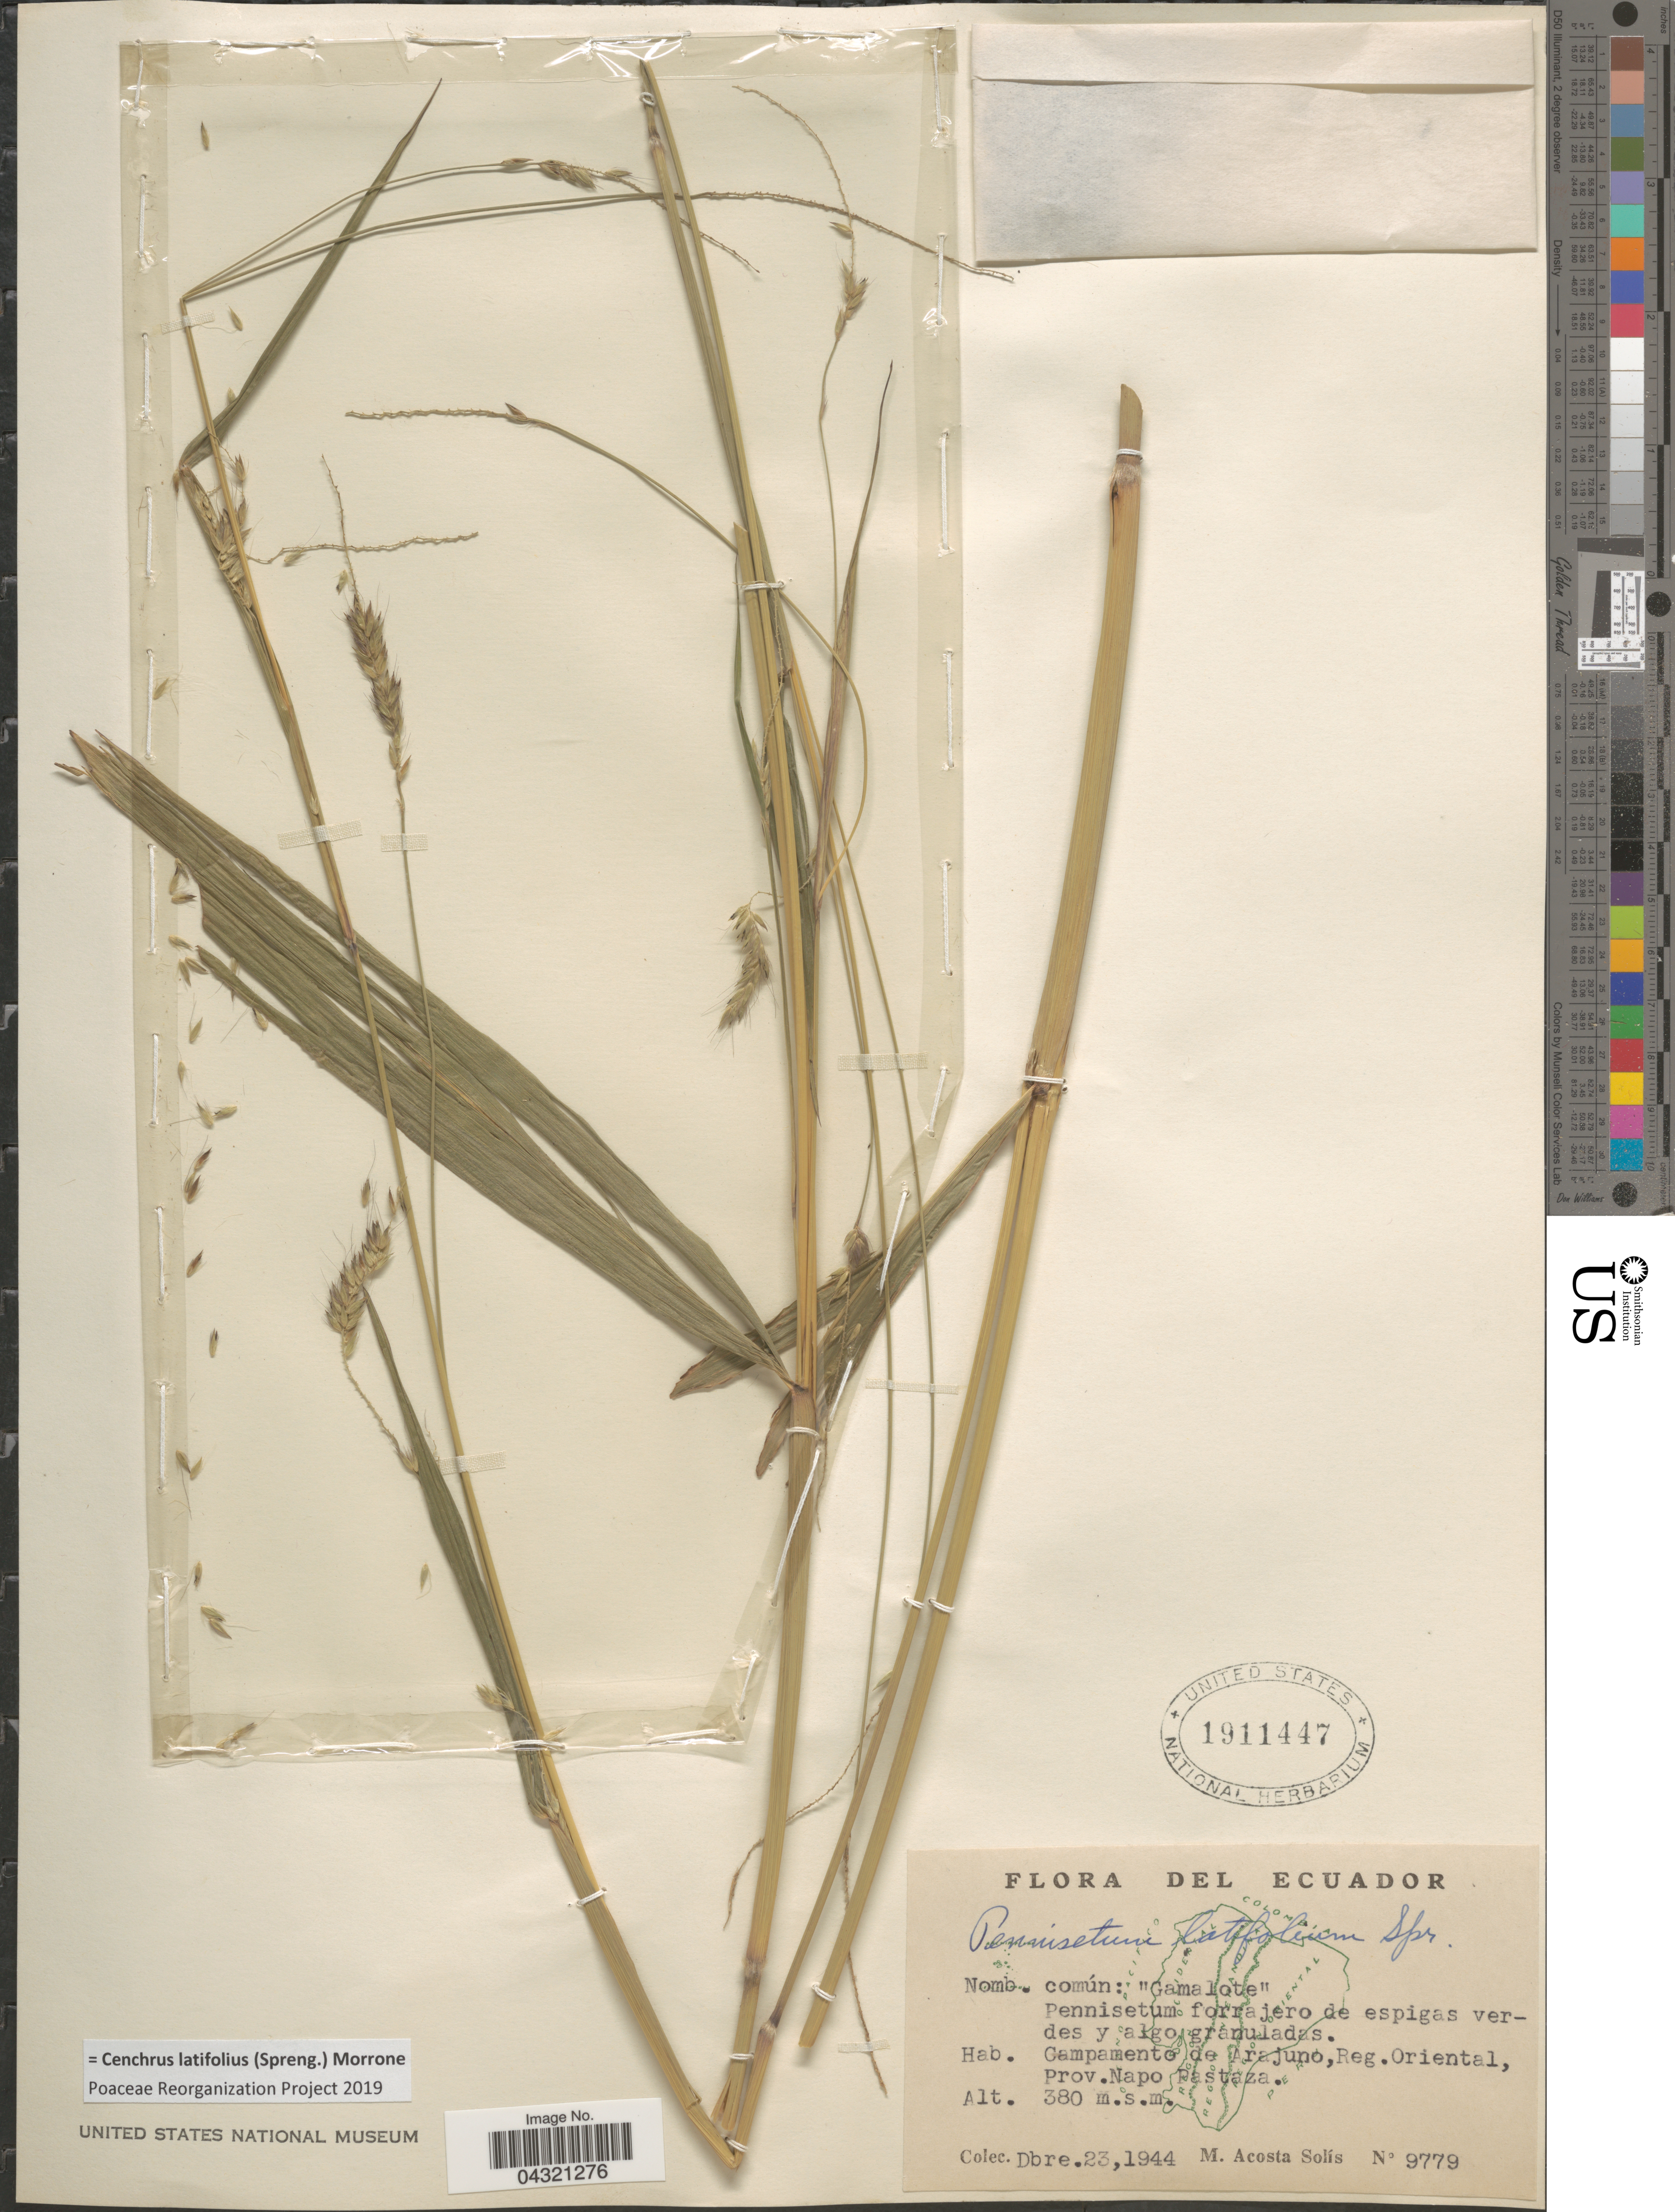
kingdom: Plantae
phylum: Tracheophyta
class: Liliopsida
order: Poales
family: Poaceae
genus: Cenchrus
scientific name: Cenchrus latifolius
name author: (Spreng.) Morrone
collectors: M. Acosta Solis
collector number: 9779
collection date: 1944-12-23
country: Ecuador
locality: Campamento de Arajuno,Reg.Oriental, Prov.Napo Pastaza.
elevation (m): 380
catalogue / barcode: US 1911447